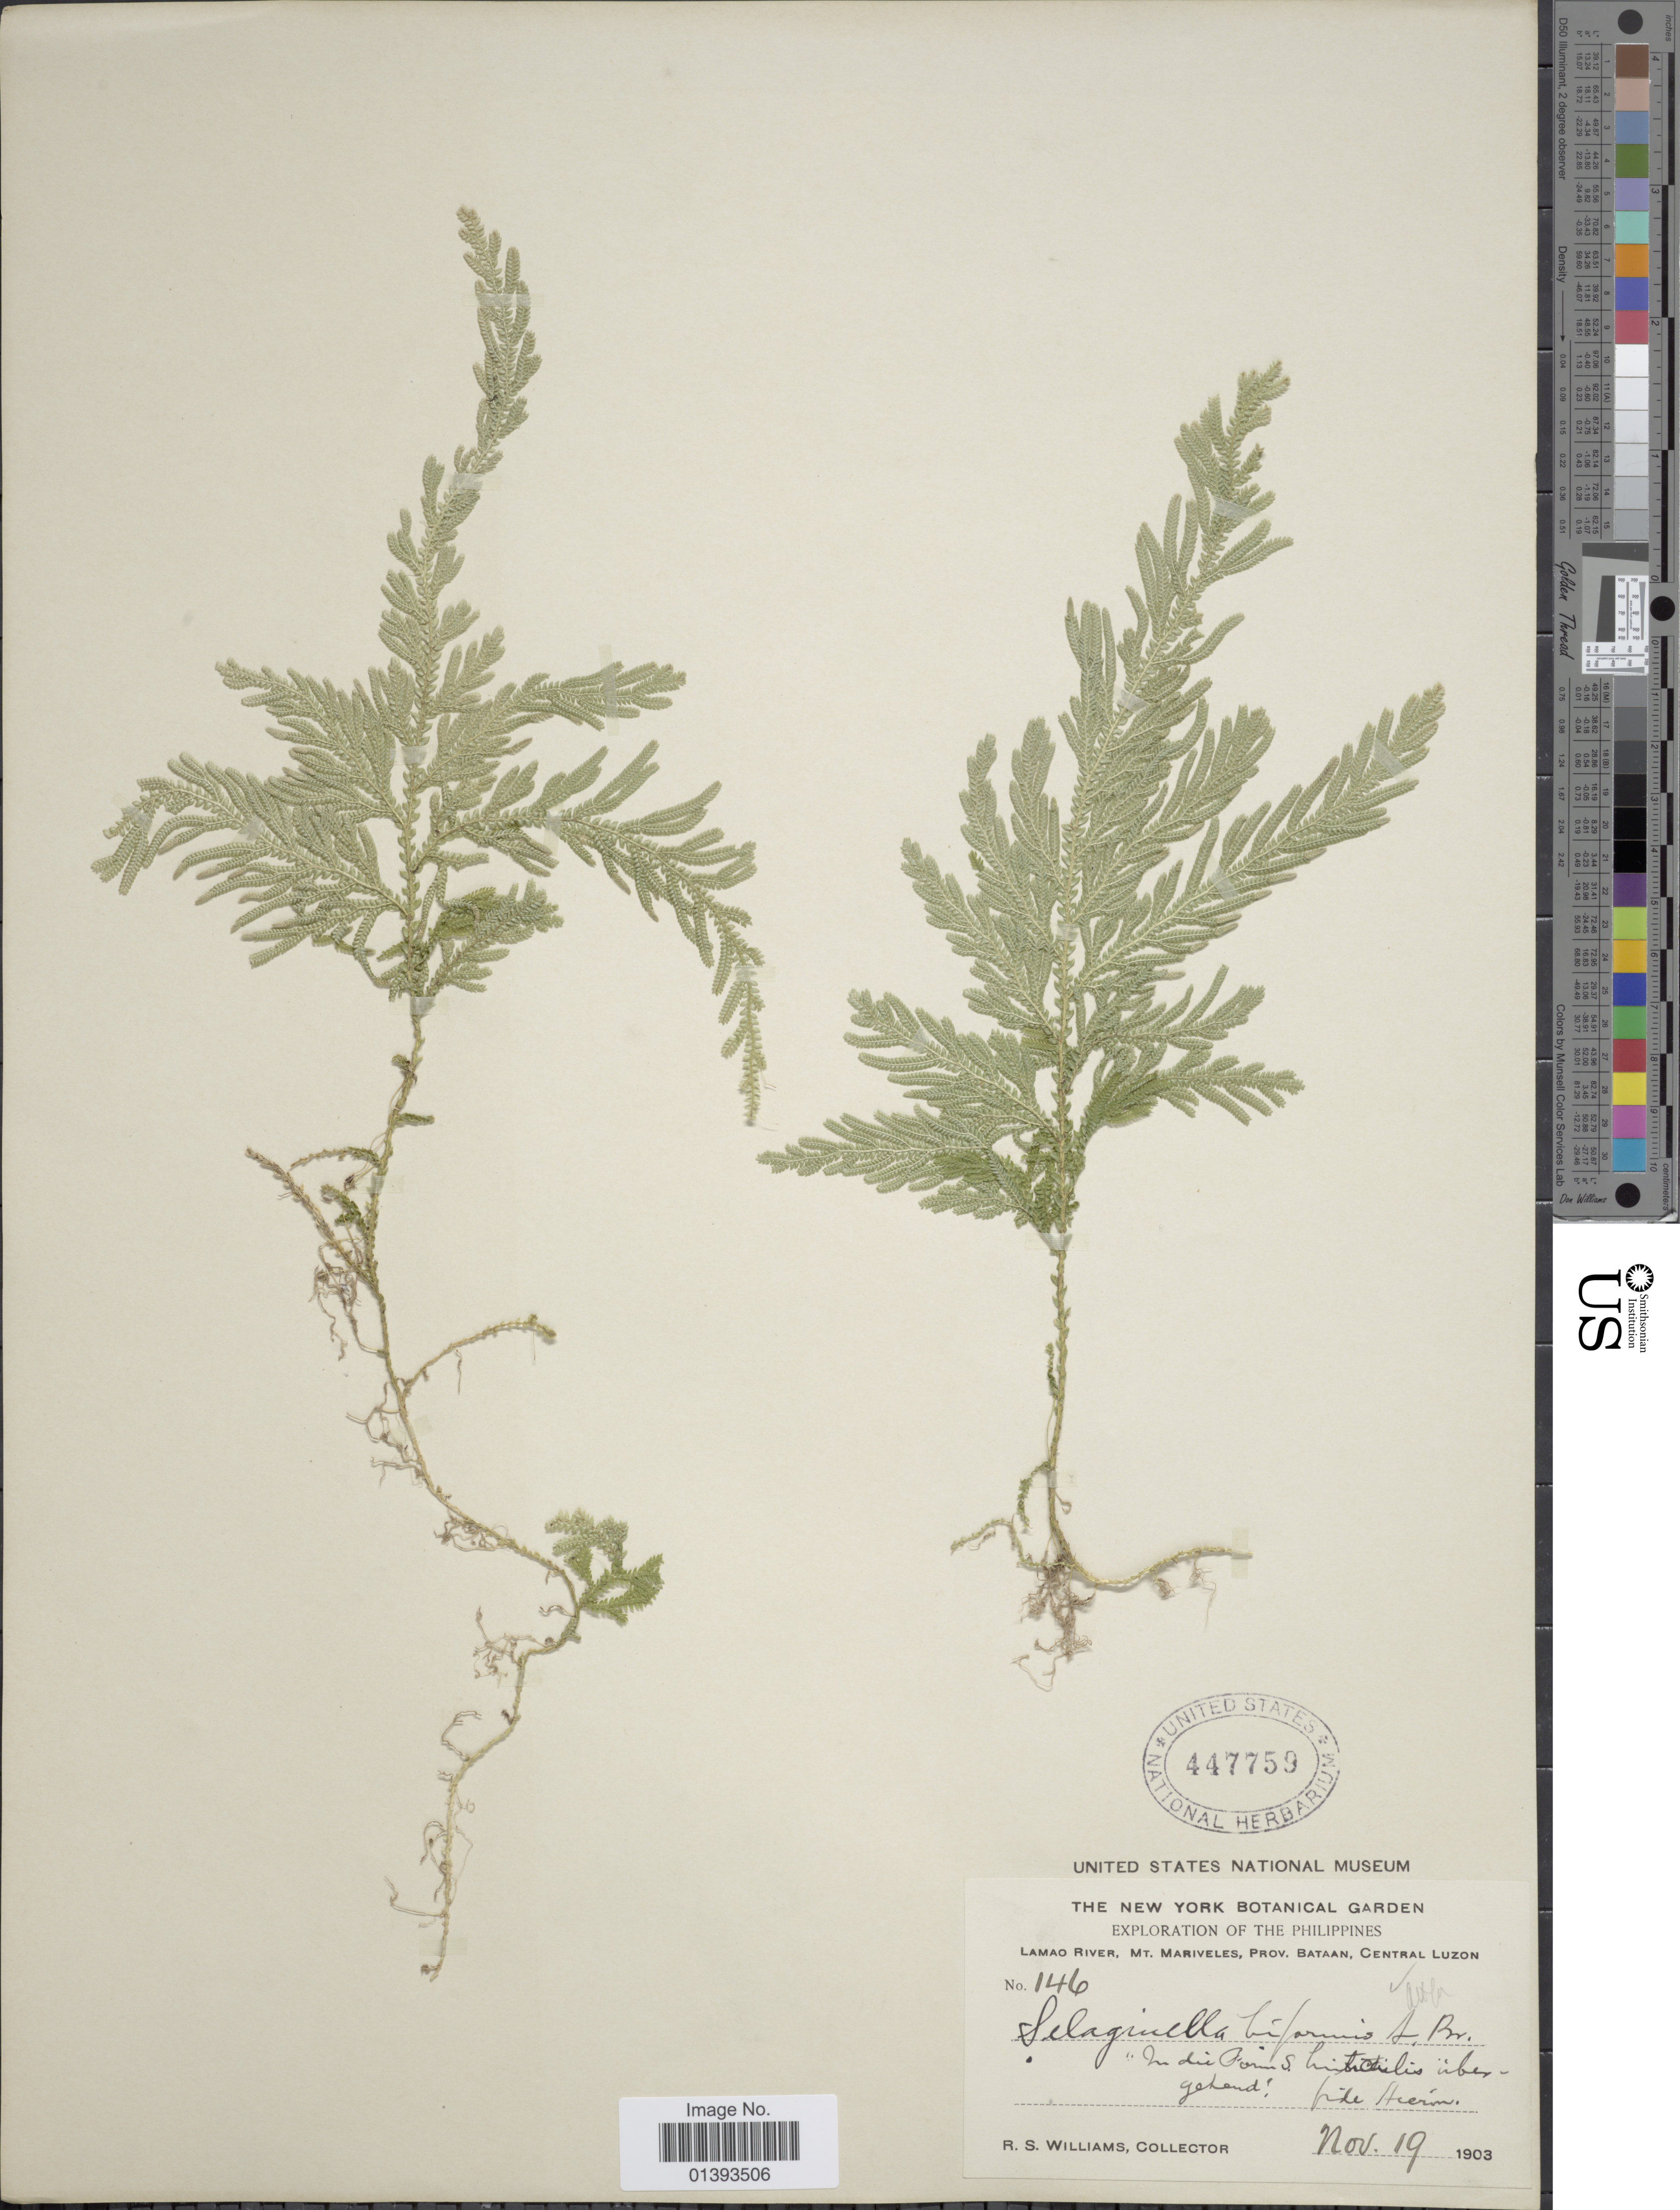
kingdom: Plantae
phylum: Tracheophyta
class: Lycopodiopsida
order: Selaginellales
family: Selaginellaceae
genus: Selaginella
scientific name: Selaginella biformis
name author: A. Braun ex Kuhn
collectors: R. S. Williams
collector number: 146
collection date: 1903-11-19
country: Philippines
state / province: Central Luzon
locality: Lamao River, Mt. Mariveles, prov. Bataan, Central Luzon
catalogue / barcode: US 447759